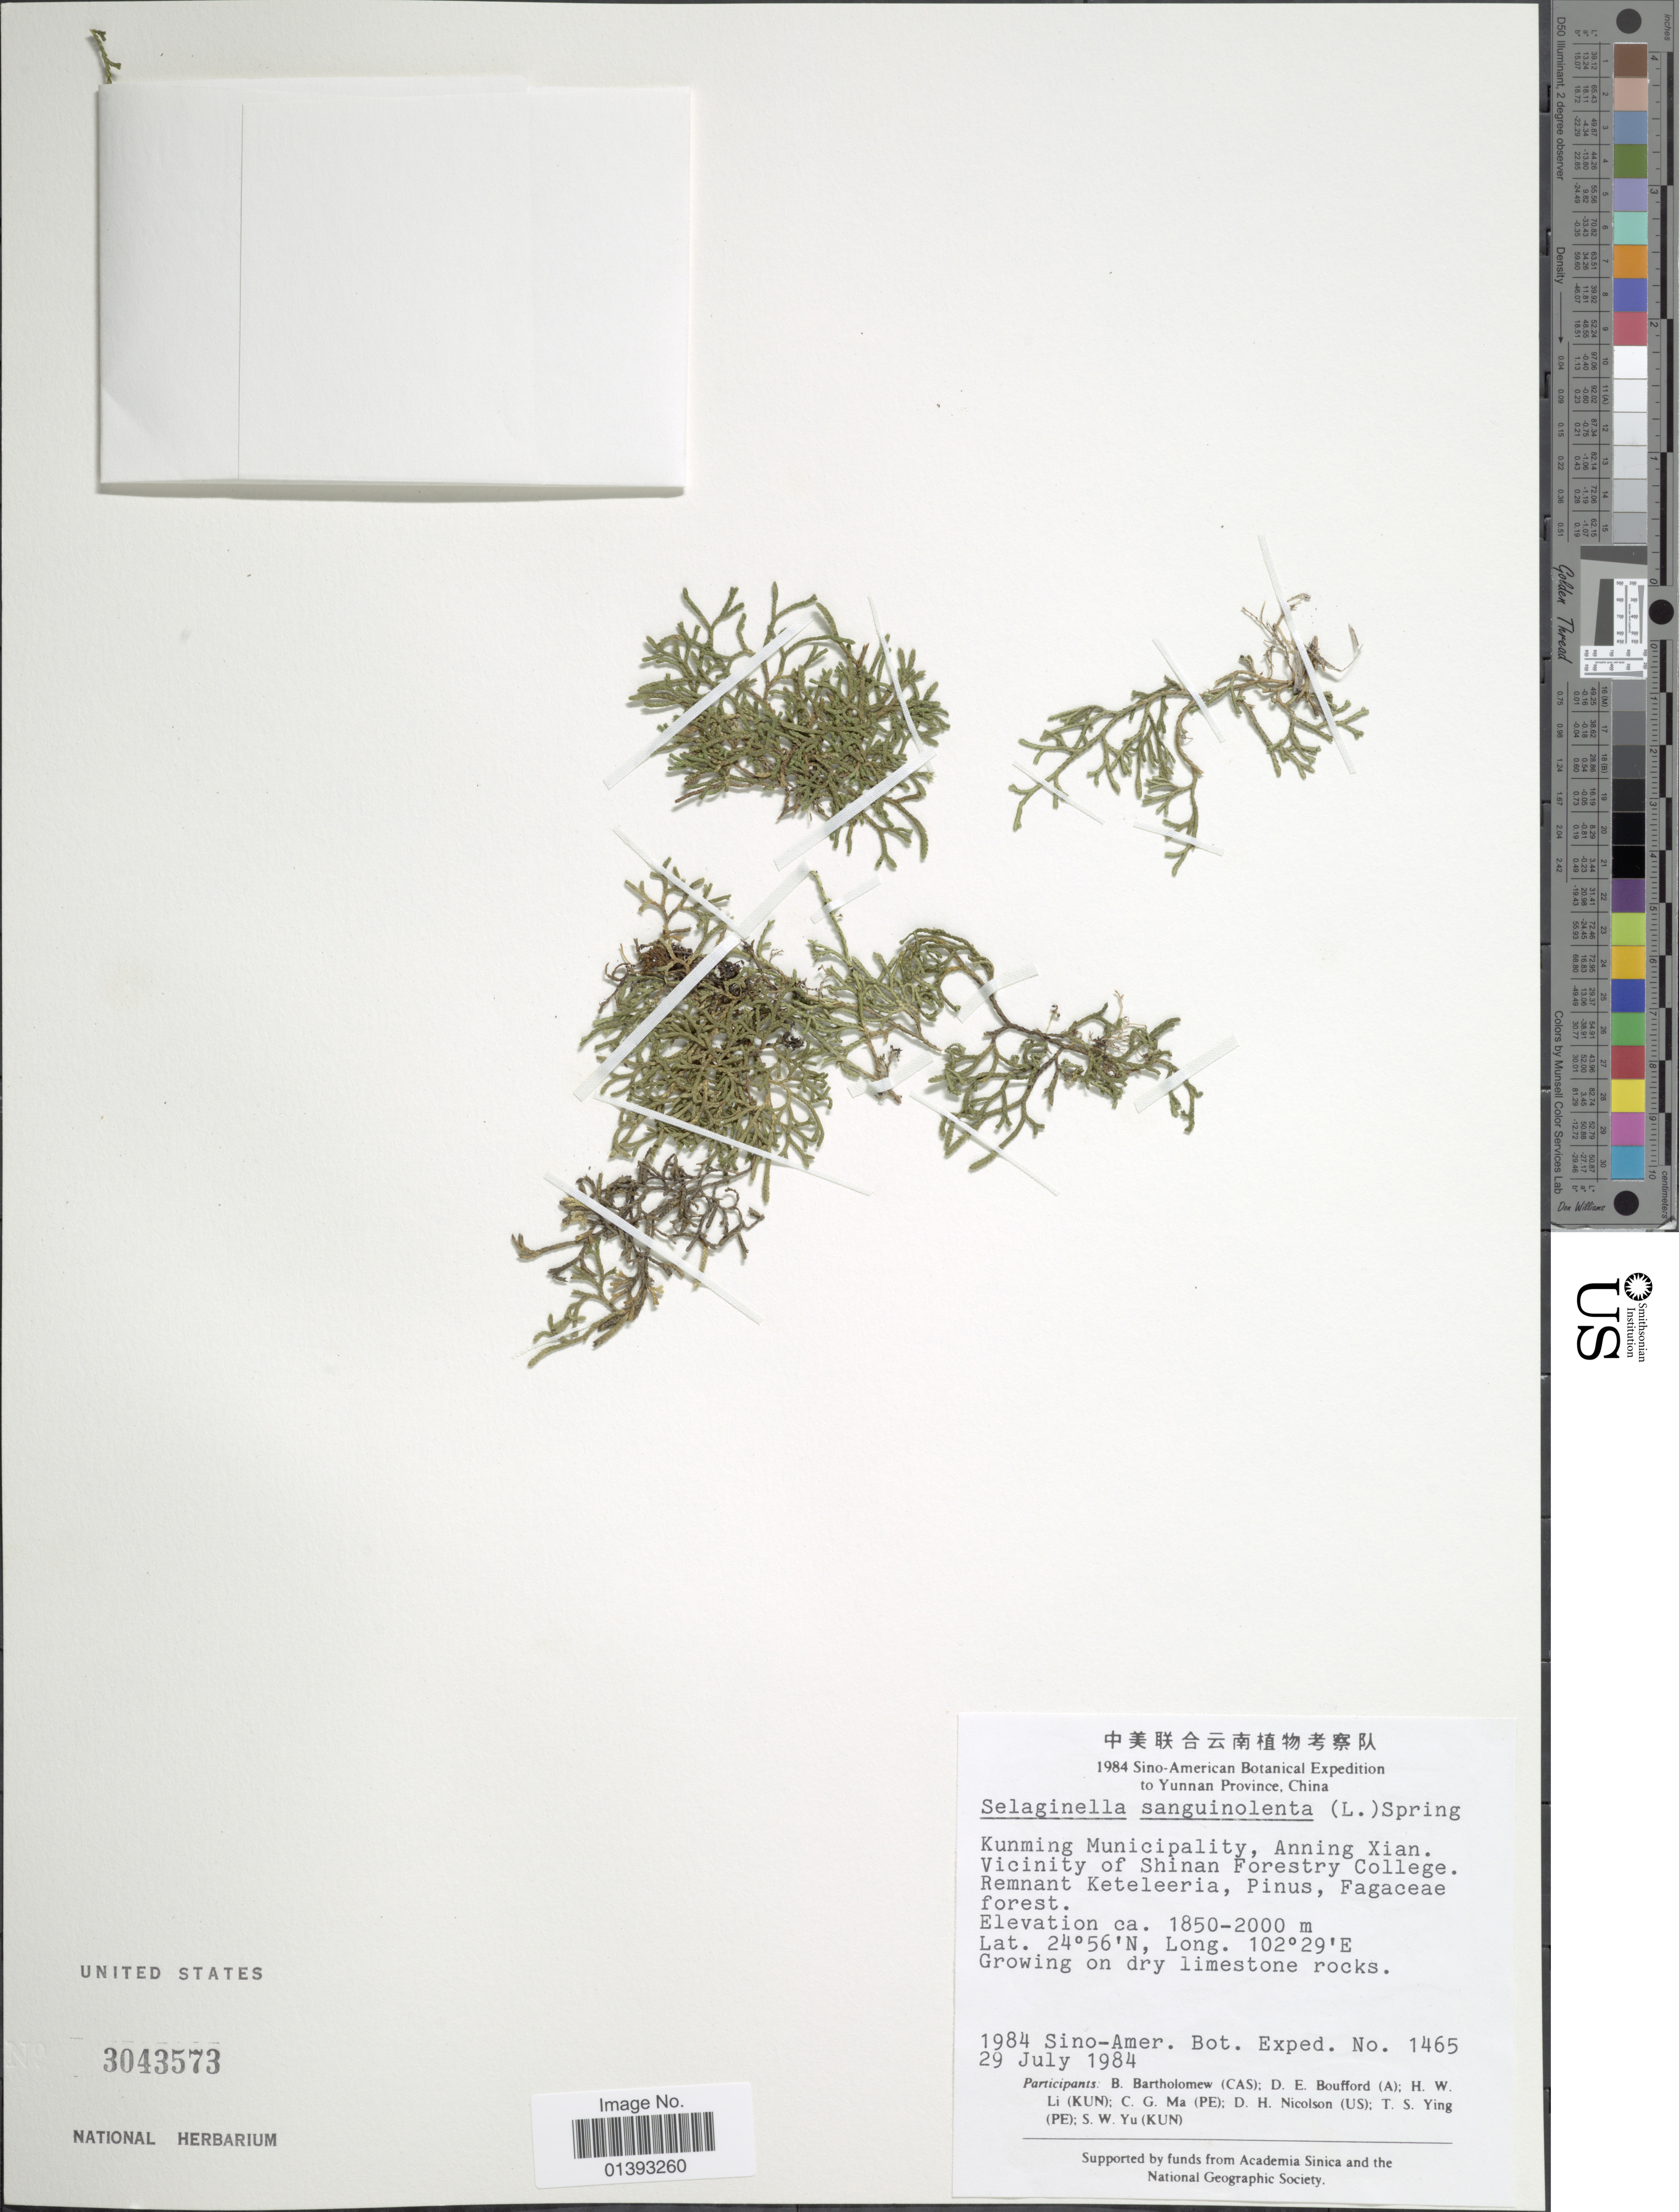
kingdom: Plantae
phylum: Tracheophyta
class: Lycopodiopsida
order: Selaginellales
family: Selaginellaceae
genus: Selaginella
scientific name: Selaginella sanguinolenta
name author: (L.) Spring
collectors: Sino-Amer. Bot. Exped. 1984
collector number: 1465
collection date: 1984-07-29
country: China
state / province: Yunnan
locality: Kunming Municipality, Anning Xian, Vicinity of Shinan Forestry College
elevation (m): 1850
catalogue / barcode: US 3043573